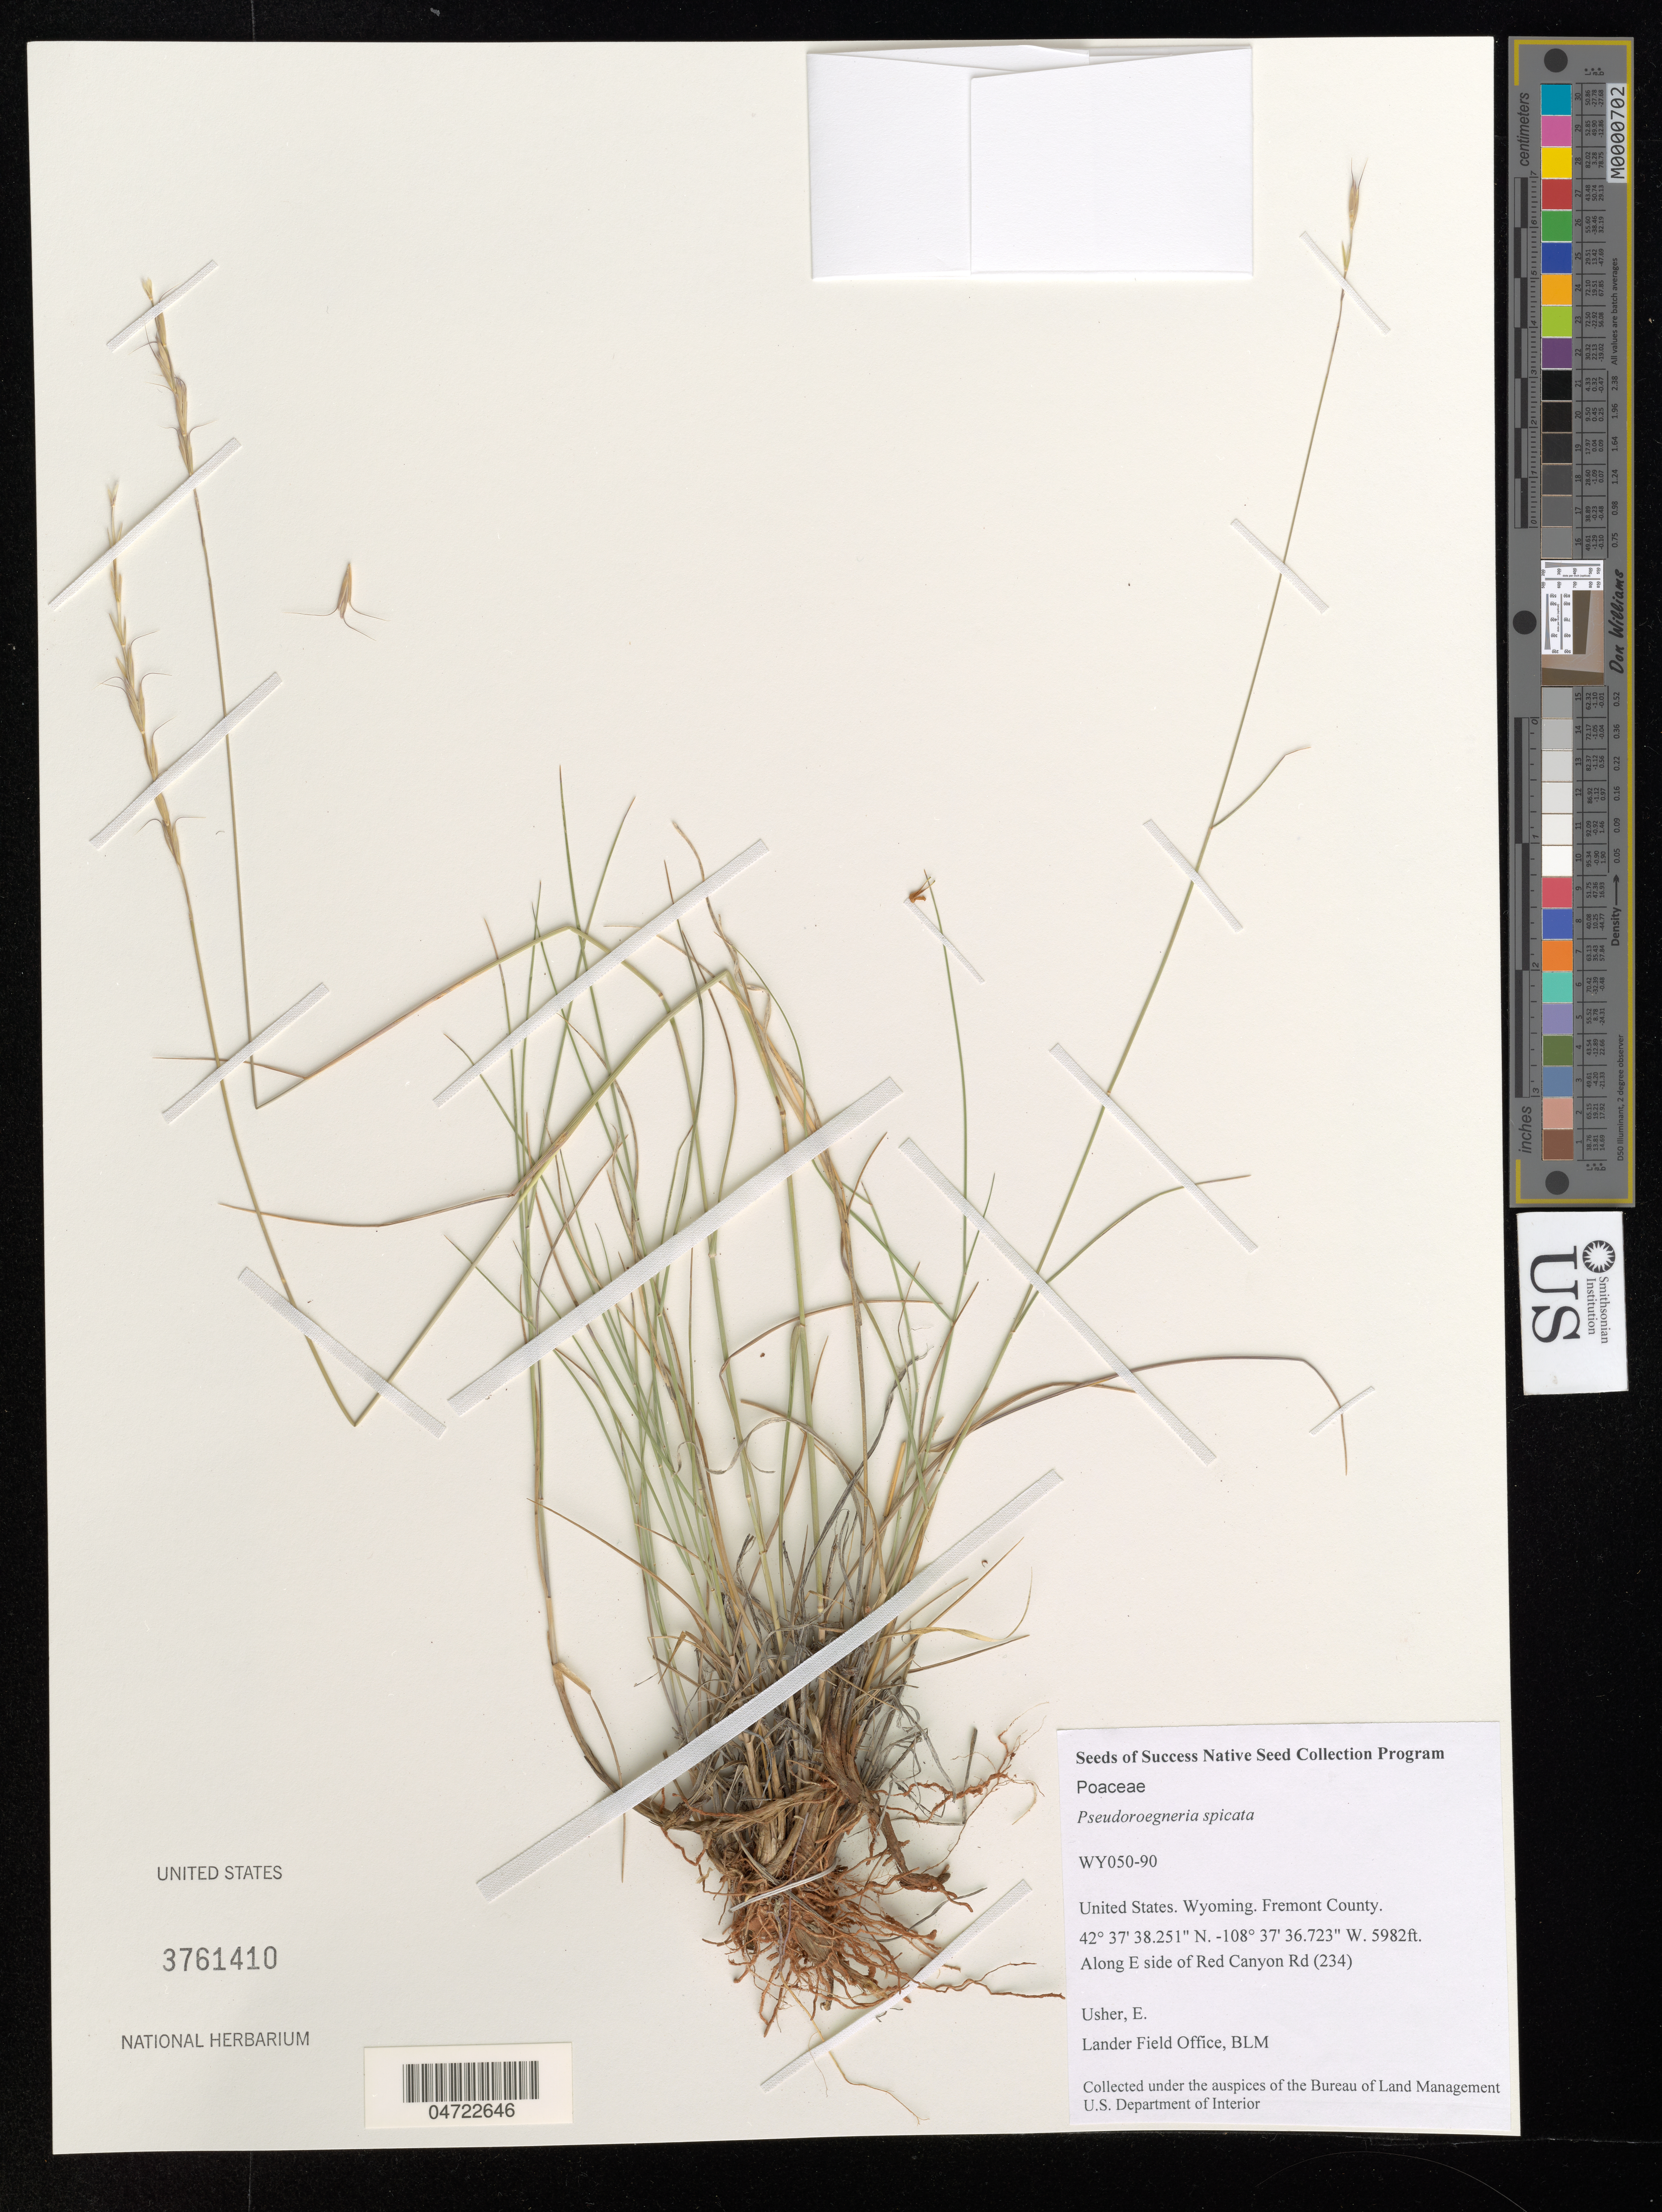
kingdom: Plantae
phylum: Tracheophyta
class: Liliopsida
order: Poales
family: Poaceae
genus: Pseudoroegneria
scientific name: Pseudoroegneria spicata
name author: (Pursh) Á. Löve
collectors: E. Usher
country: United States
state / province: Wyoming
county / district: Fremont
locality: Fremont County. Along E side of Red Canyon Rd (234).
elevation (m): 1823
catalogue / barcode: US 3761410